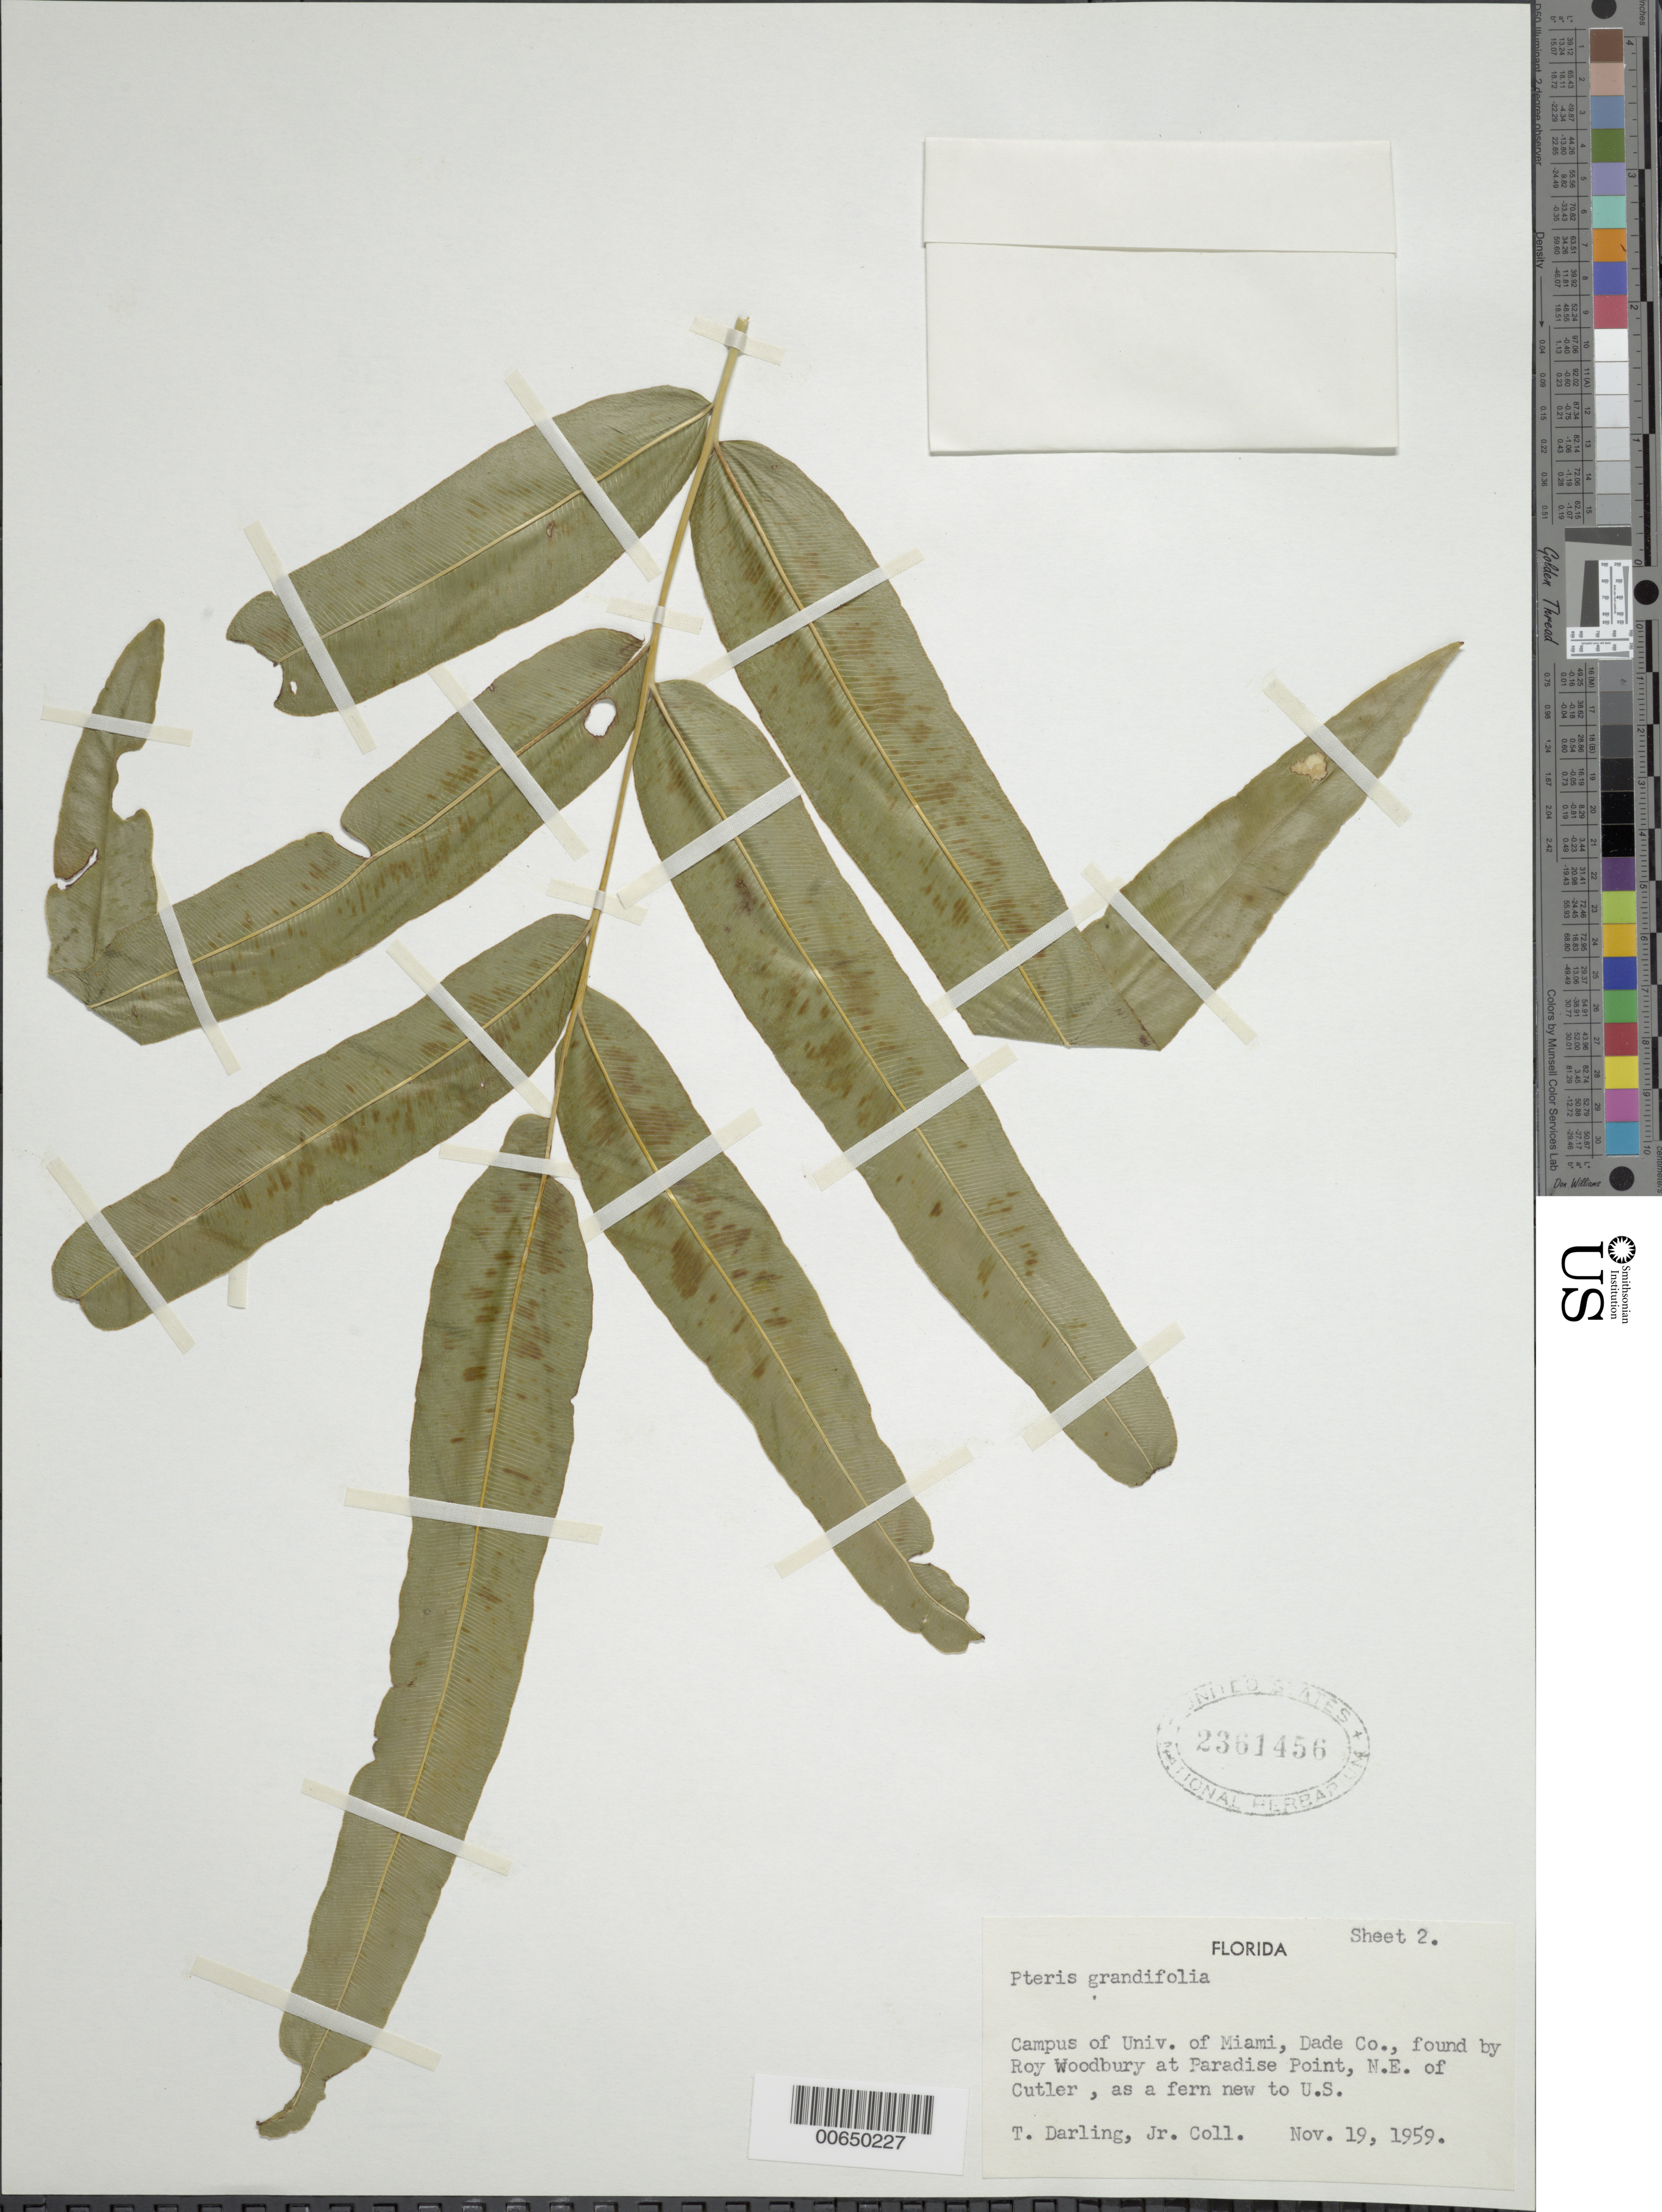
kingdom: Plantae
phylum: Tracheophyta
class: Polypodiopsida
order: Polypodiales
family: Pteridaceae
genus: Pteris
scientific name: Pteris grandifolia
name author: L.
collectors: T. Darling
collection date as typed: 19 Nov 1959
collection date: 1959-11-19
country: United States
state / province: Florida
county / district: Dade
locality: Campus of Univ. of Miami, found by Roy Woodbury at Paradise Point, NE of Cutler, as a fern new to U.S.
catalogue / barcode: US 2361456